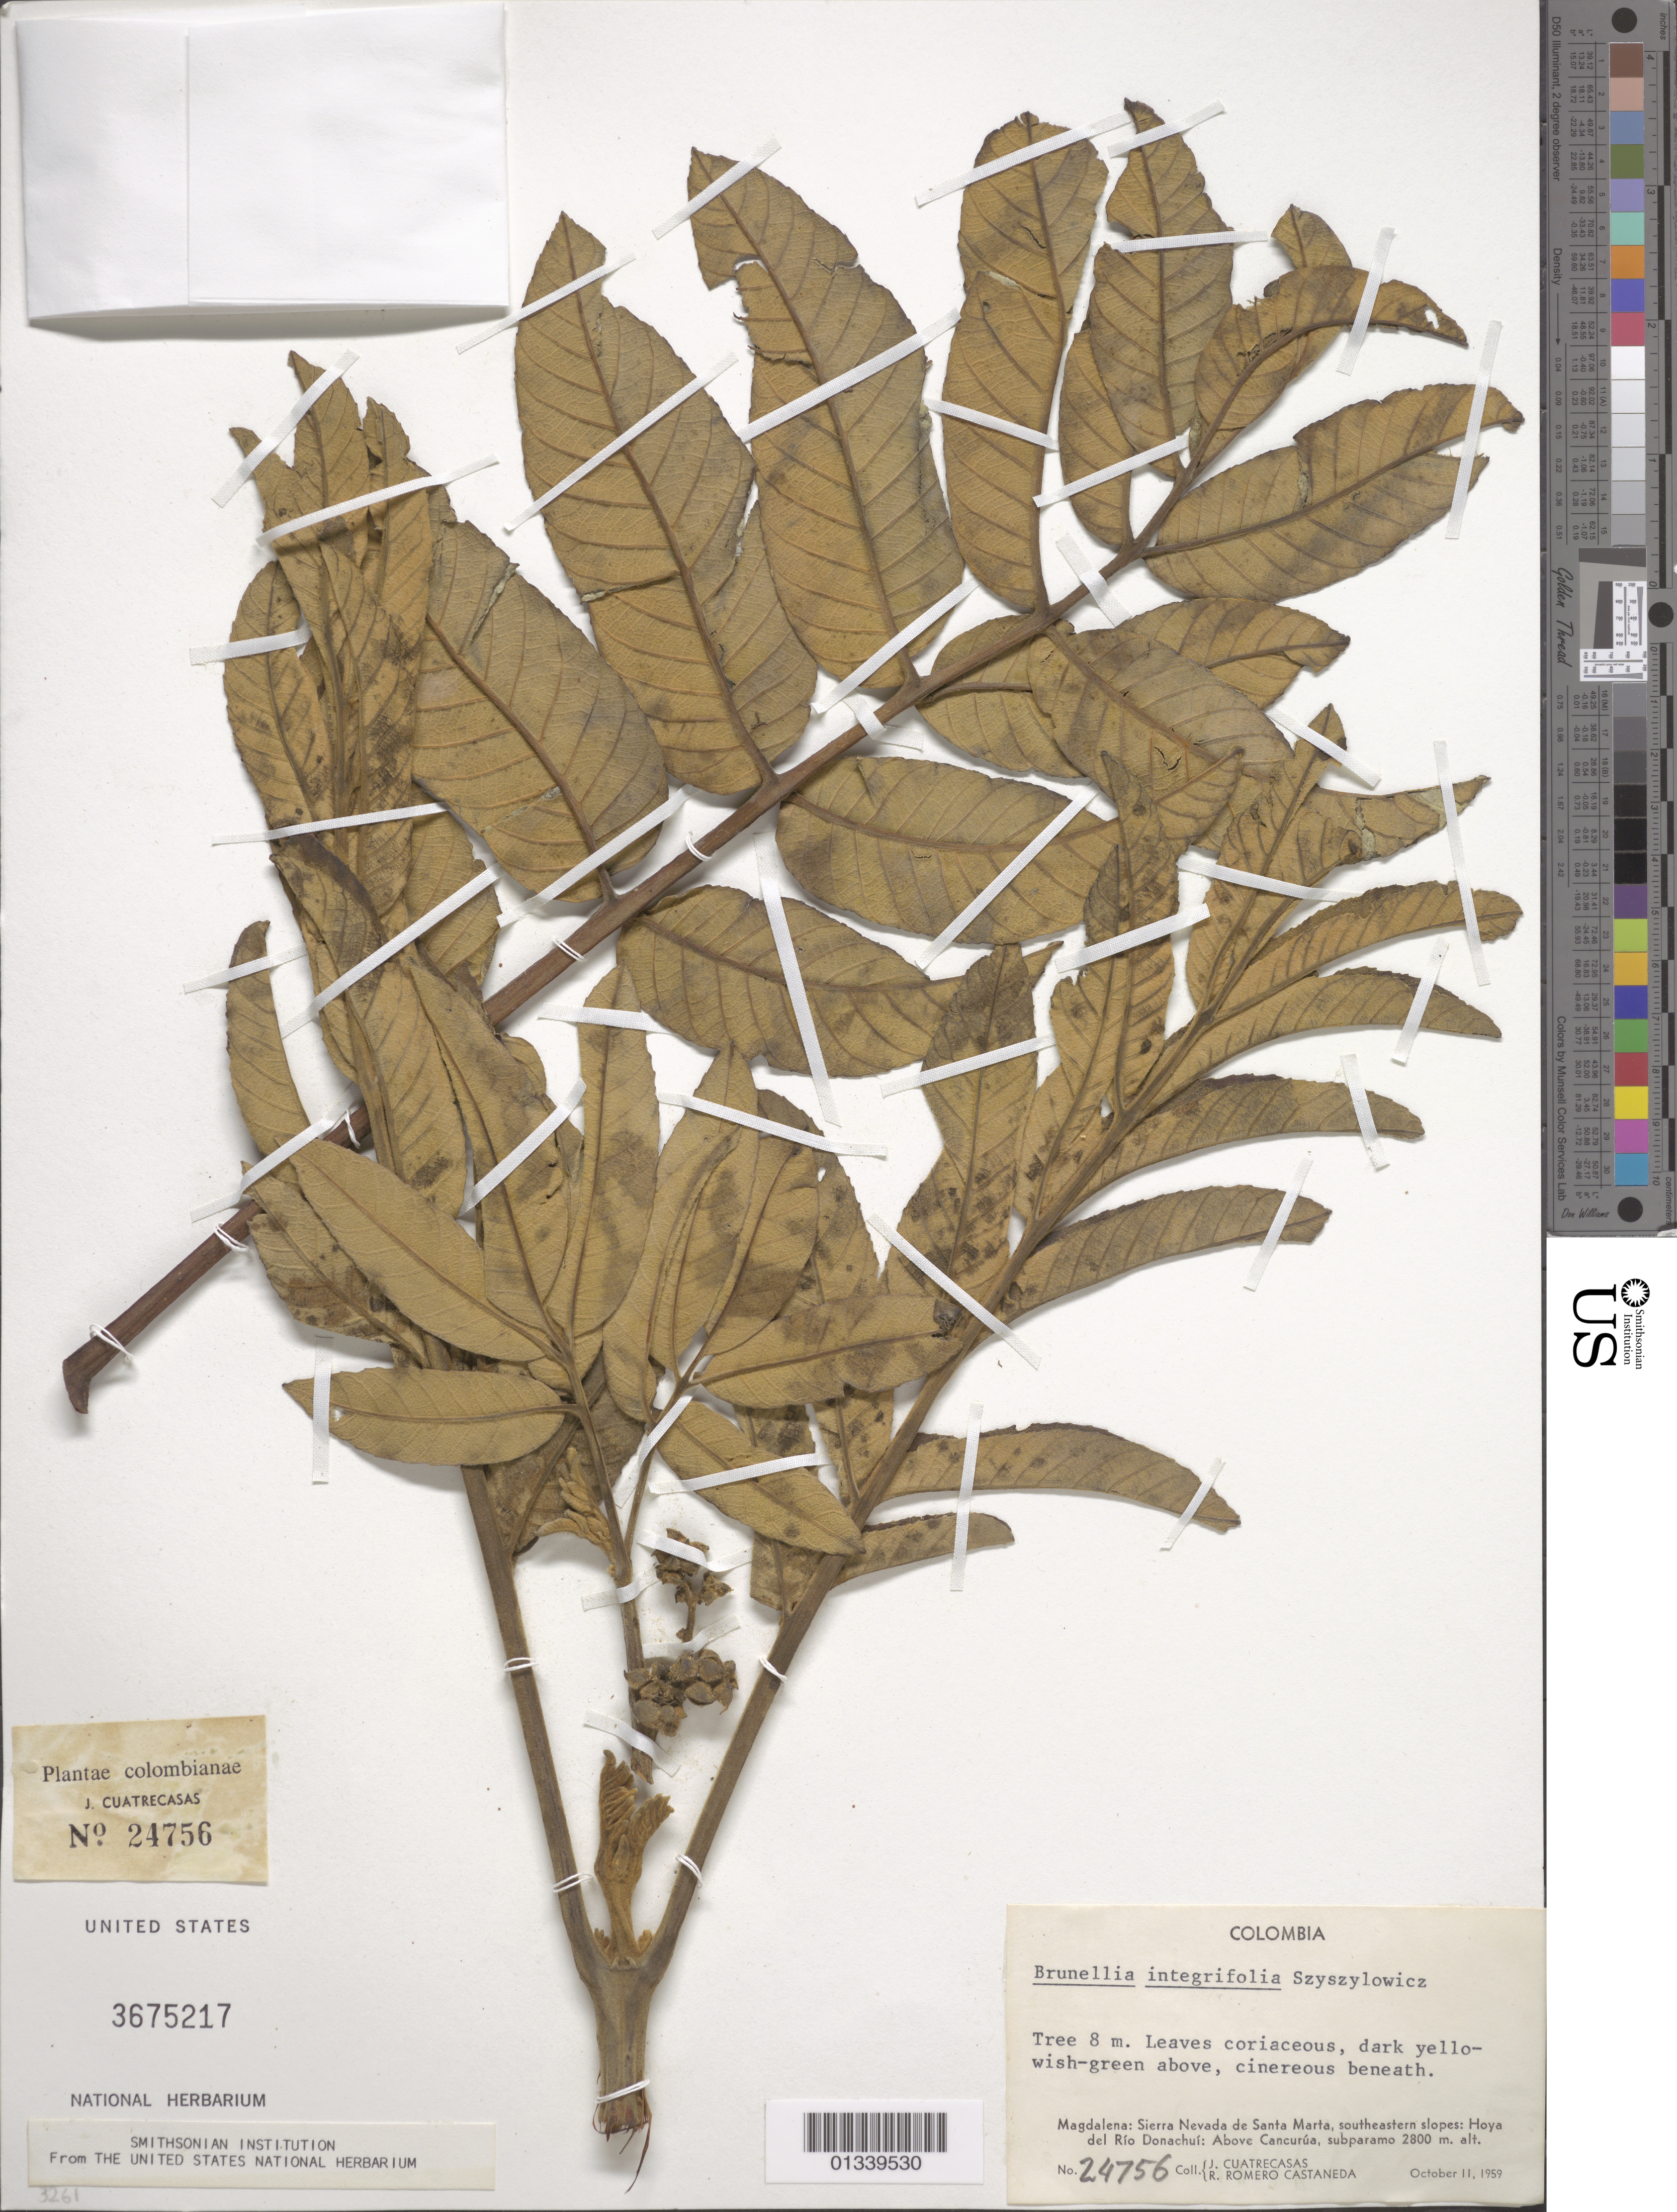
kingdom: Plantae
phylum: Tracheophyta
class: Magnoliopsida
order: Oxalidales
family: Brunelliaceae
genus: Brunellia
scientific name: Brunellia integrifolia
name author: Szyszyl.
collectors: J. Cuatrecasas & R. Romero Castañeda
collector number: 24756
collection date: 1959-10-11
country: Colombia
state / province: Magdalena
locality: Sierra Nevada de Santa Marta, southeastern slopes. Hoya del Rio Donnachui: Above Cancurua.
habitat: Subparamo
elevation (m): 2800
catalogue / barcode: US 3675217